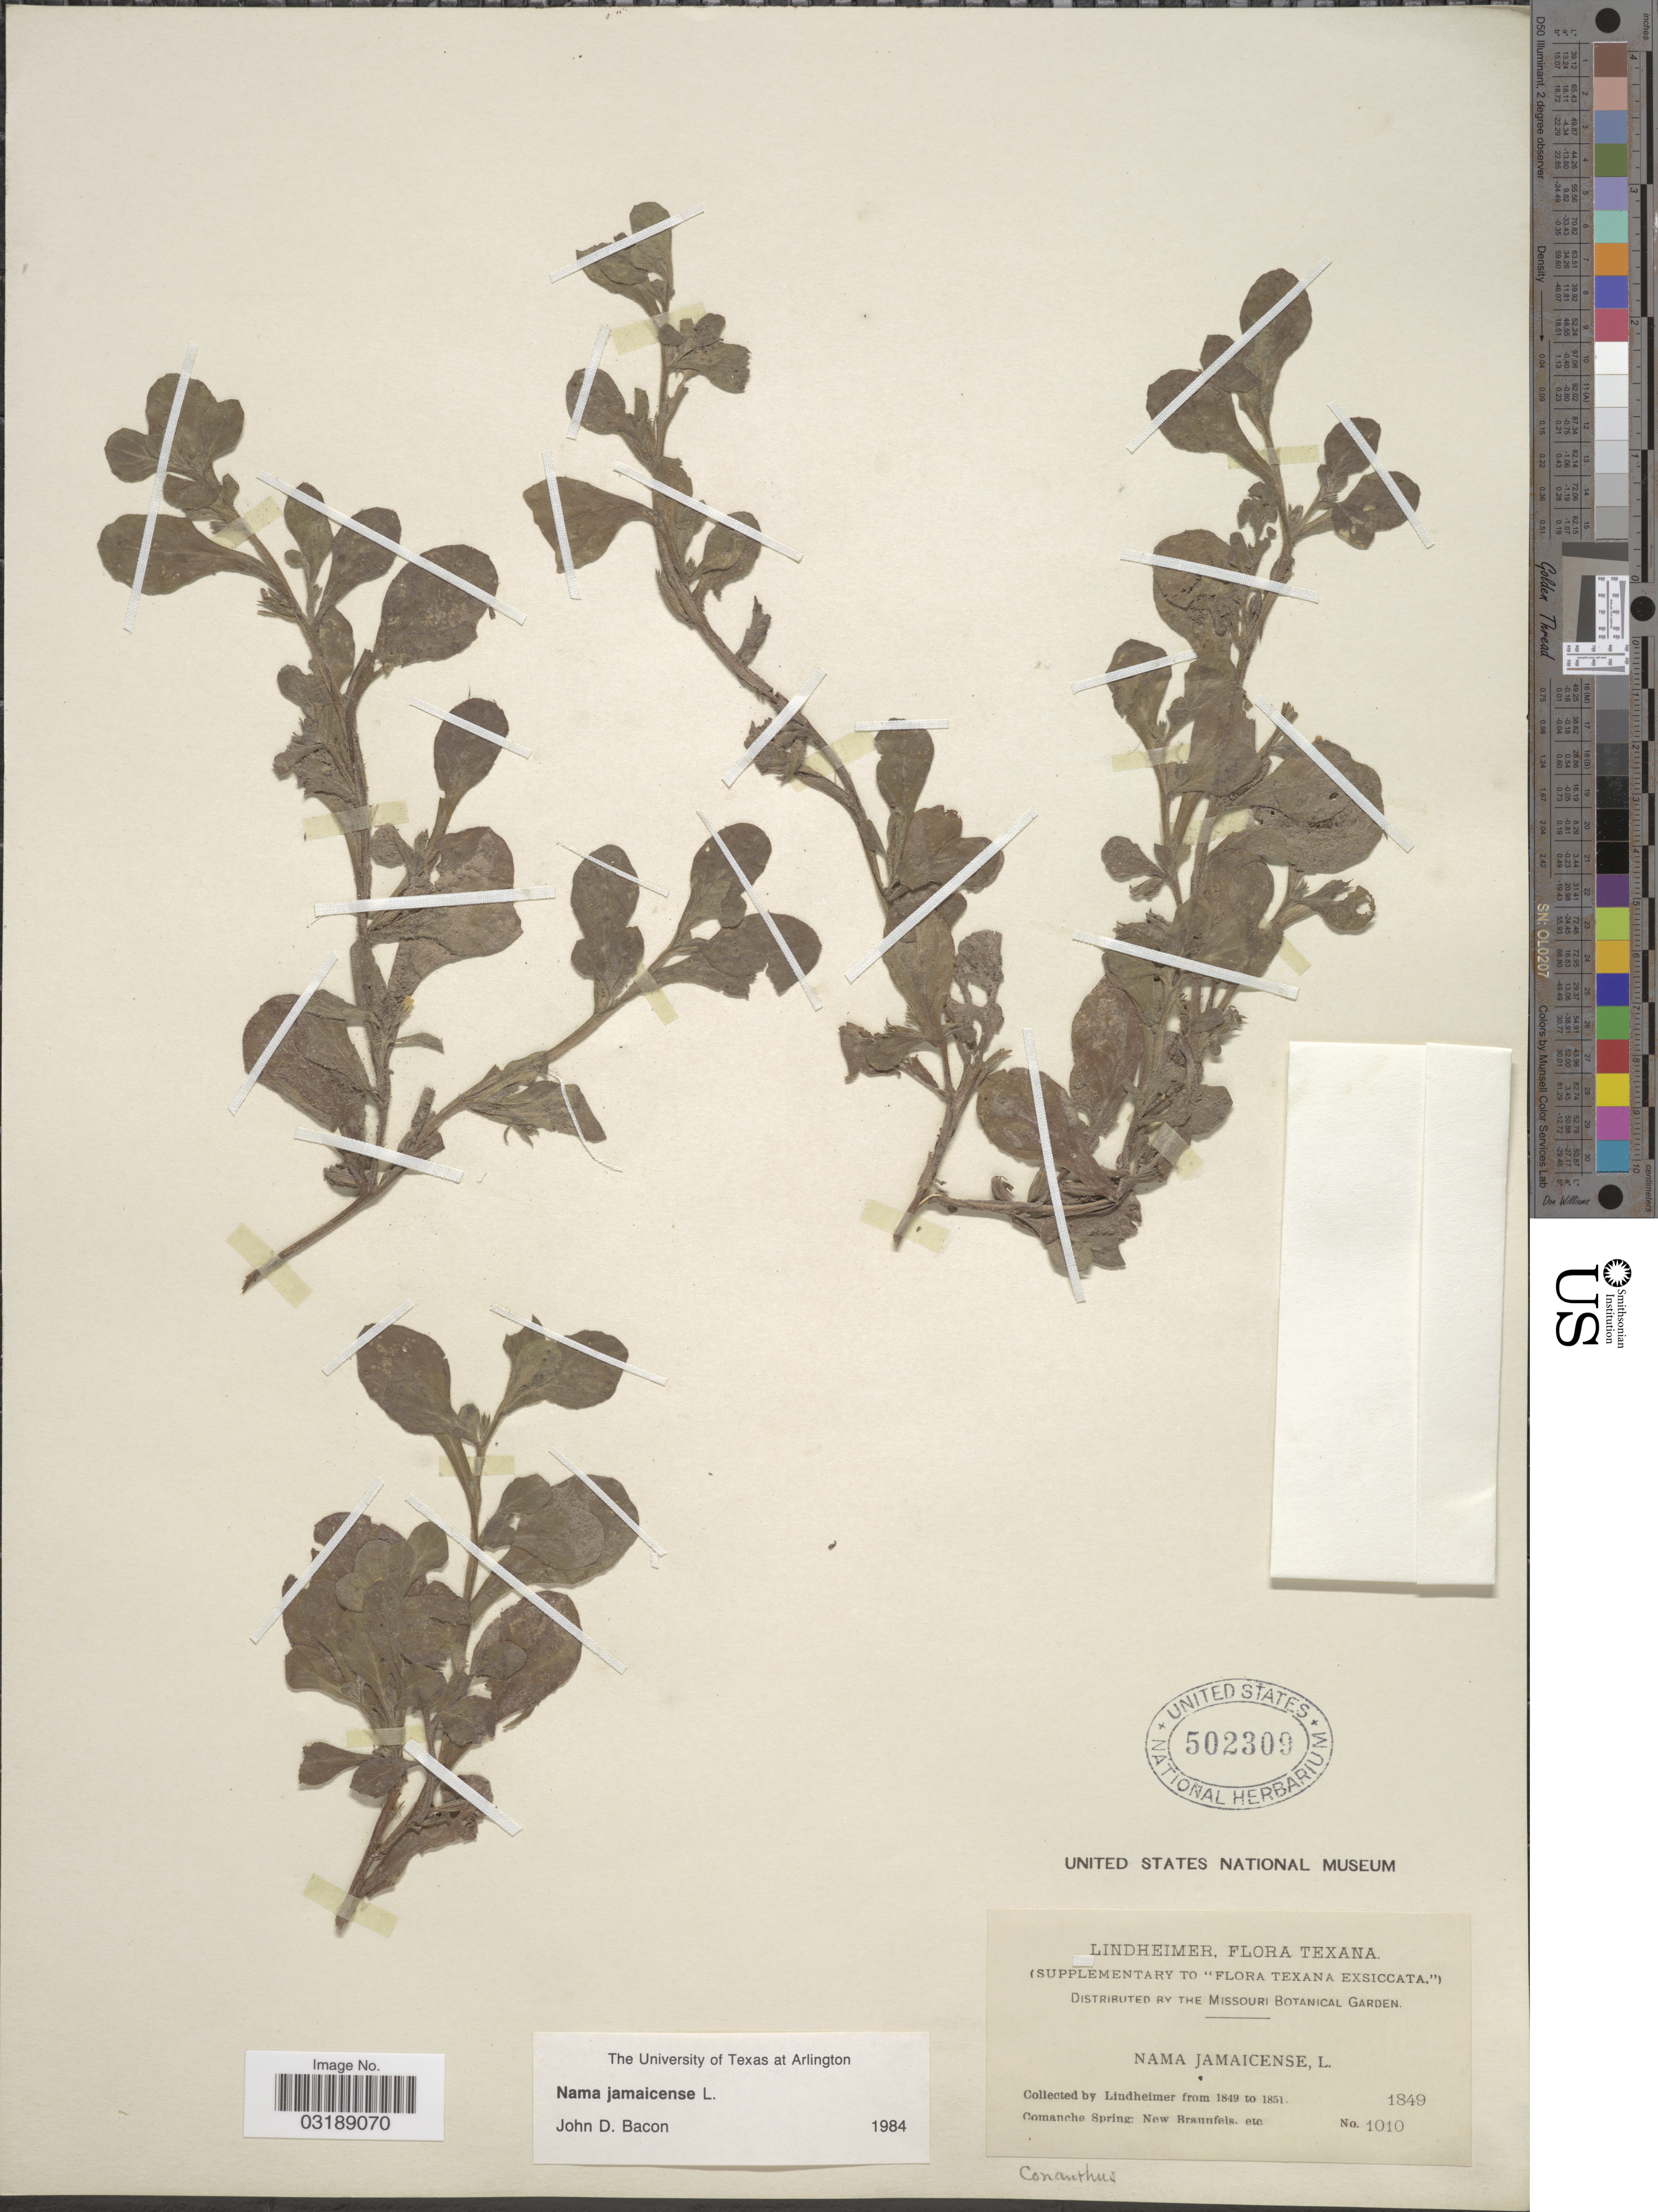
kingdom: Plantae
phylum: Tracheophyta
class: Magnoliopsida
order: Boraginales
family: Namaceae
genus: Nama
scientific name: Nama jamaicensis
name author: L.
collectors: -. Lindheimer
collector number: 1010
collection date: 1849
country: United States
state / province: Texas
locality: Comanche Spring: New Braunfels.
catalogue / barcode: US 502309